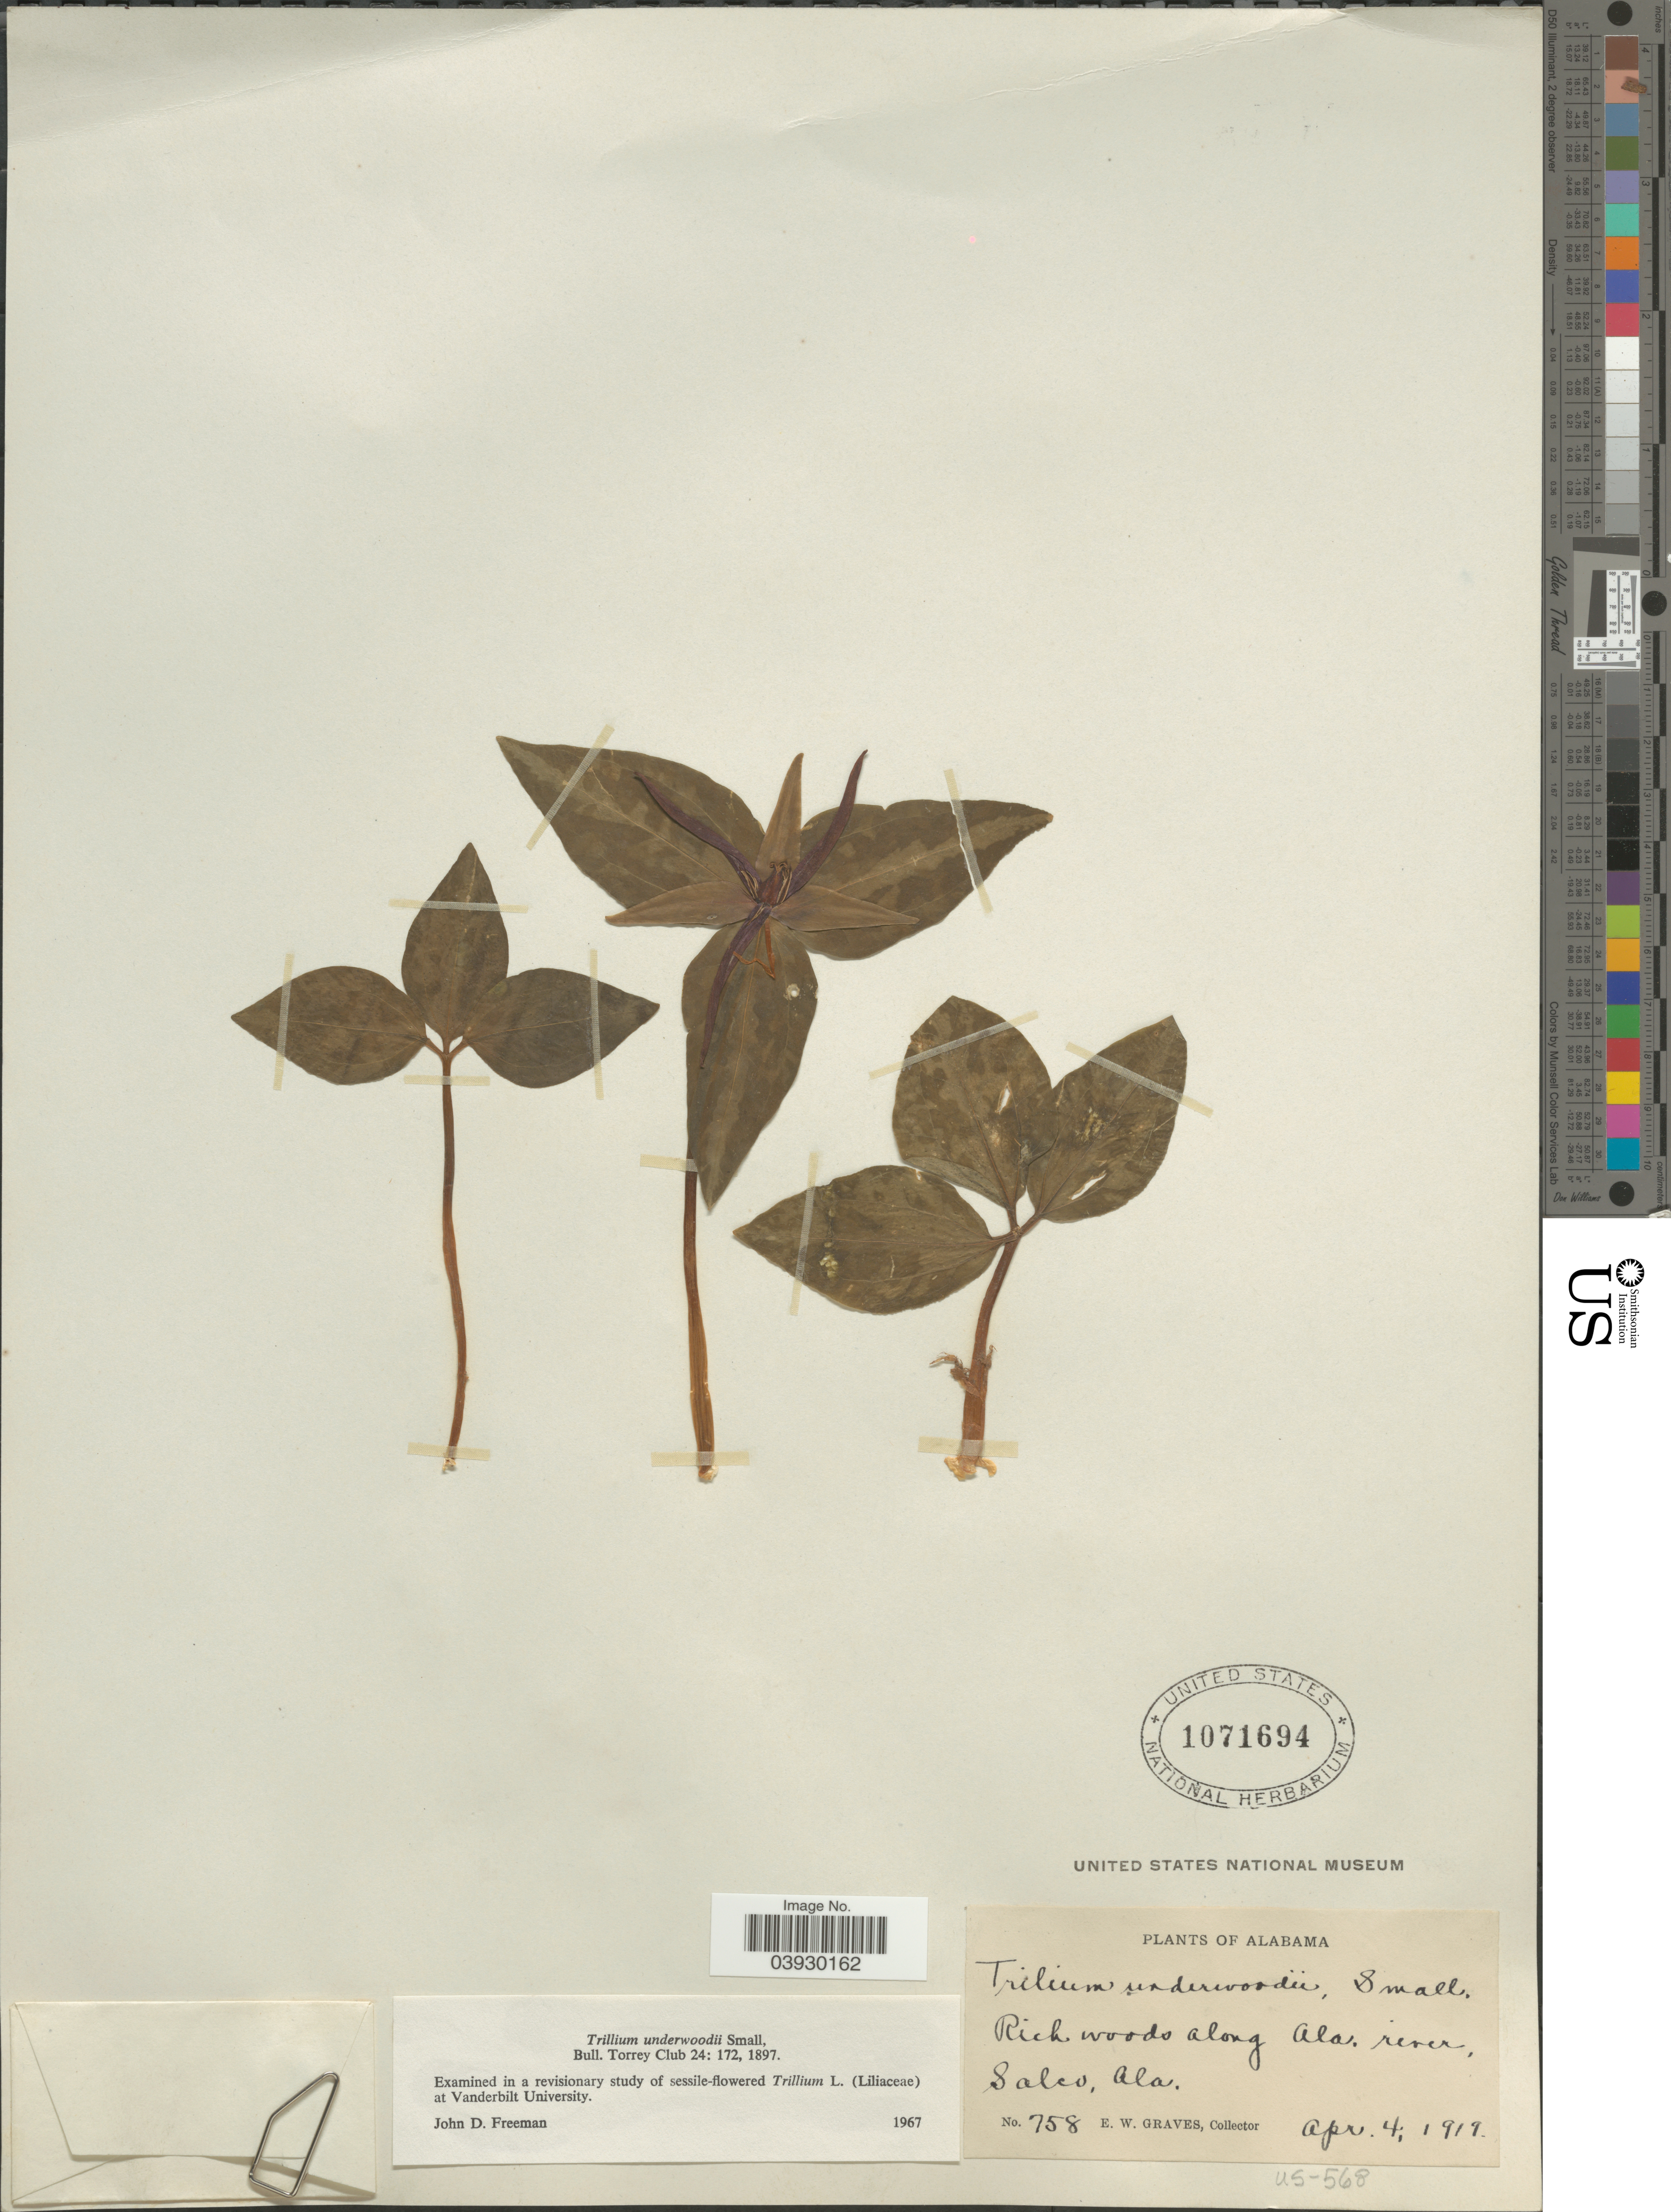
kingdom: Plantae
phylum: Tracheophyta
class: Liliopsida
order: Liliales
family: Melanthiaceae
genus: Trillium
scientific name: Trillium underwoodii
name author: Small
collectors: E. Graves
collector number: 758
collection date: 1919-04-04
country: United States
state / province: Alabama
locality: Rich woods along Ala. river, Salco.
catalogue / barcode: US 1071694